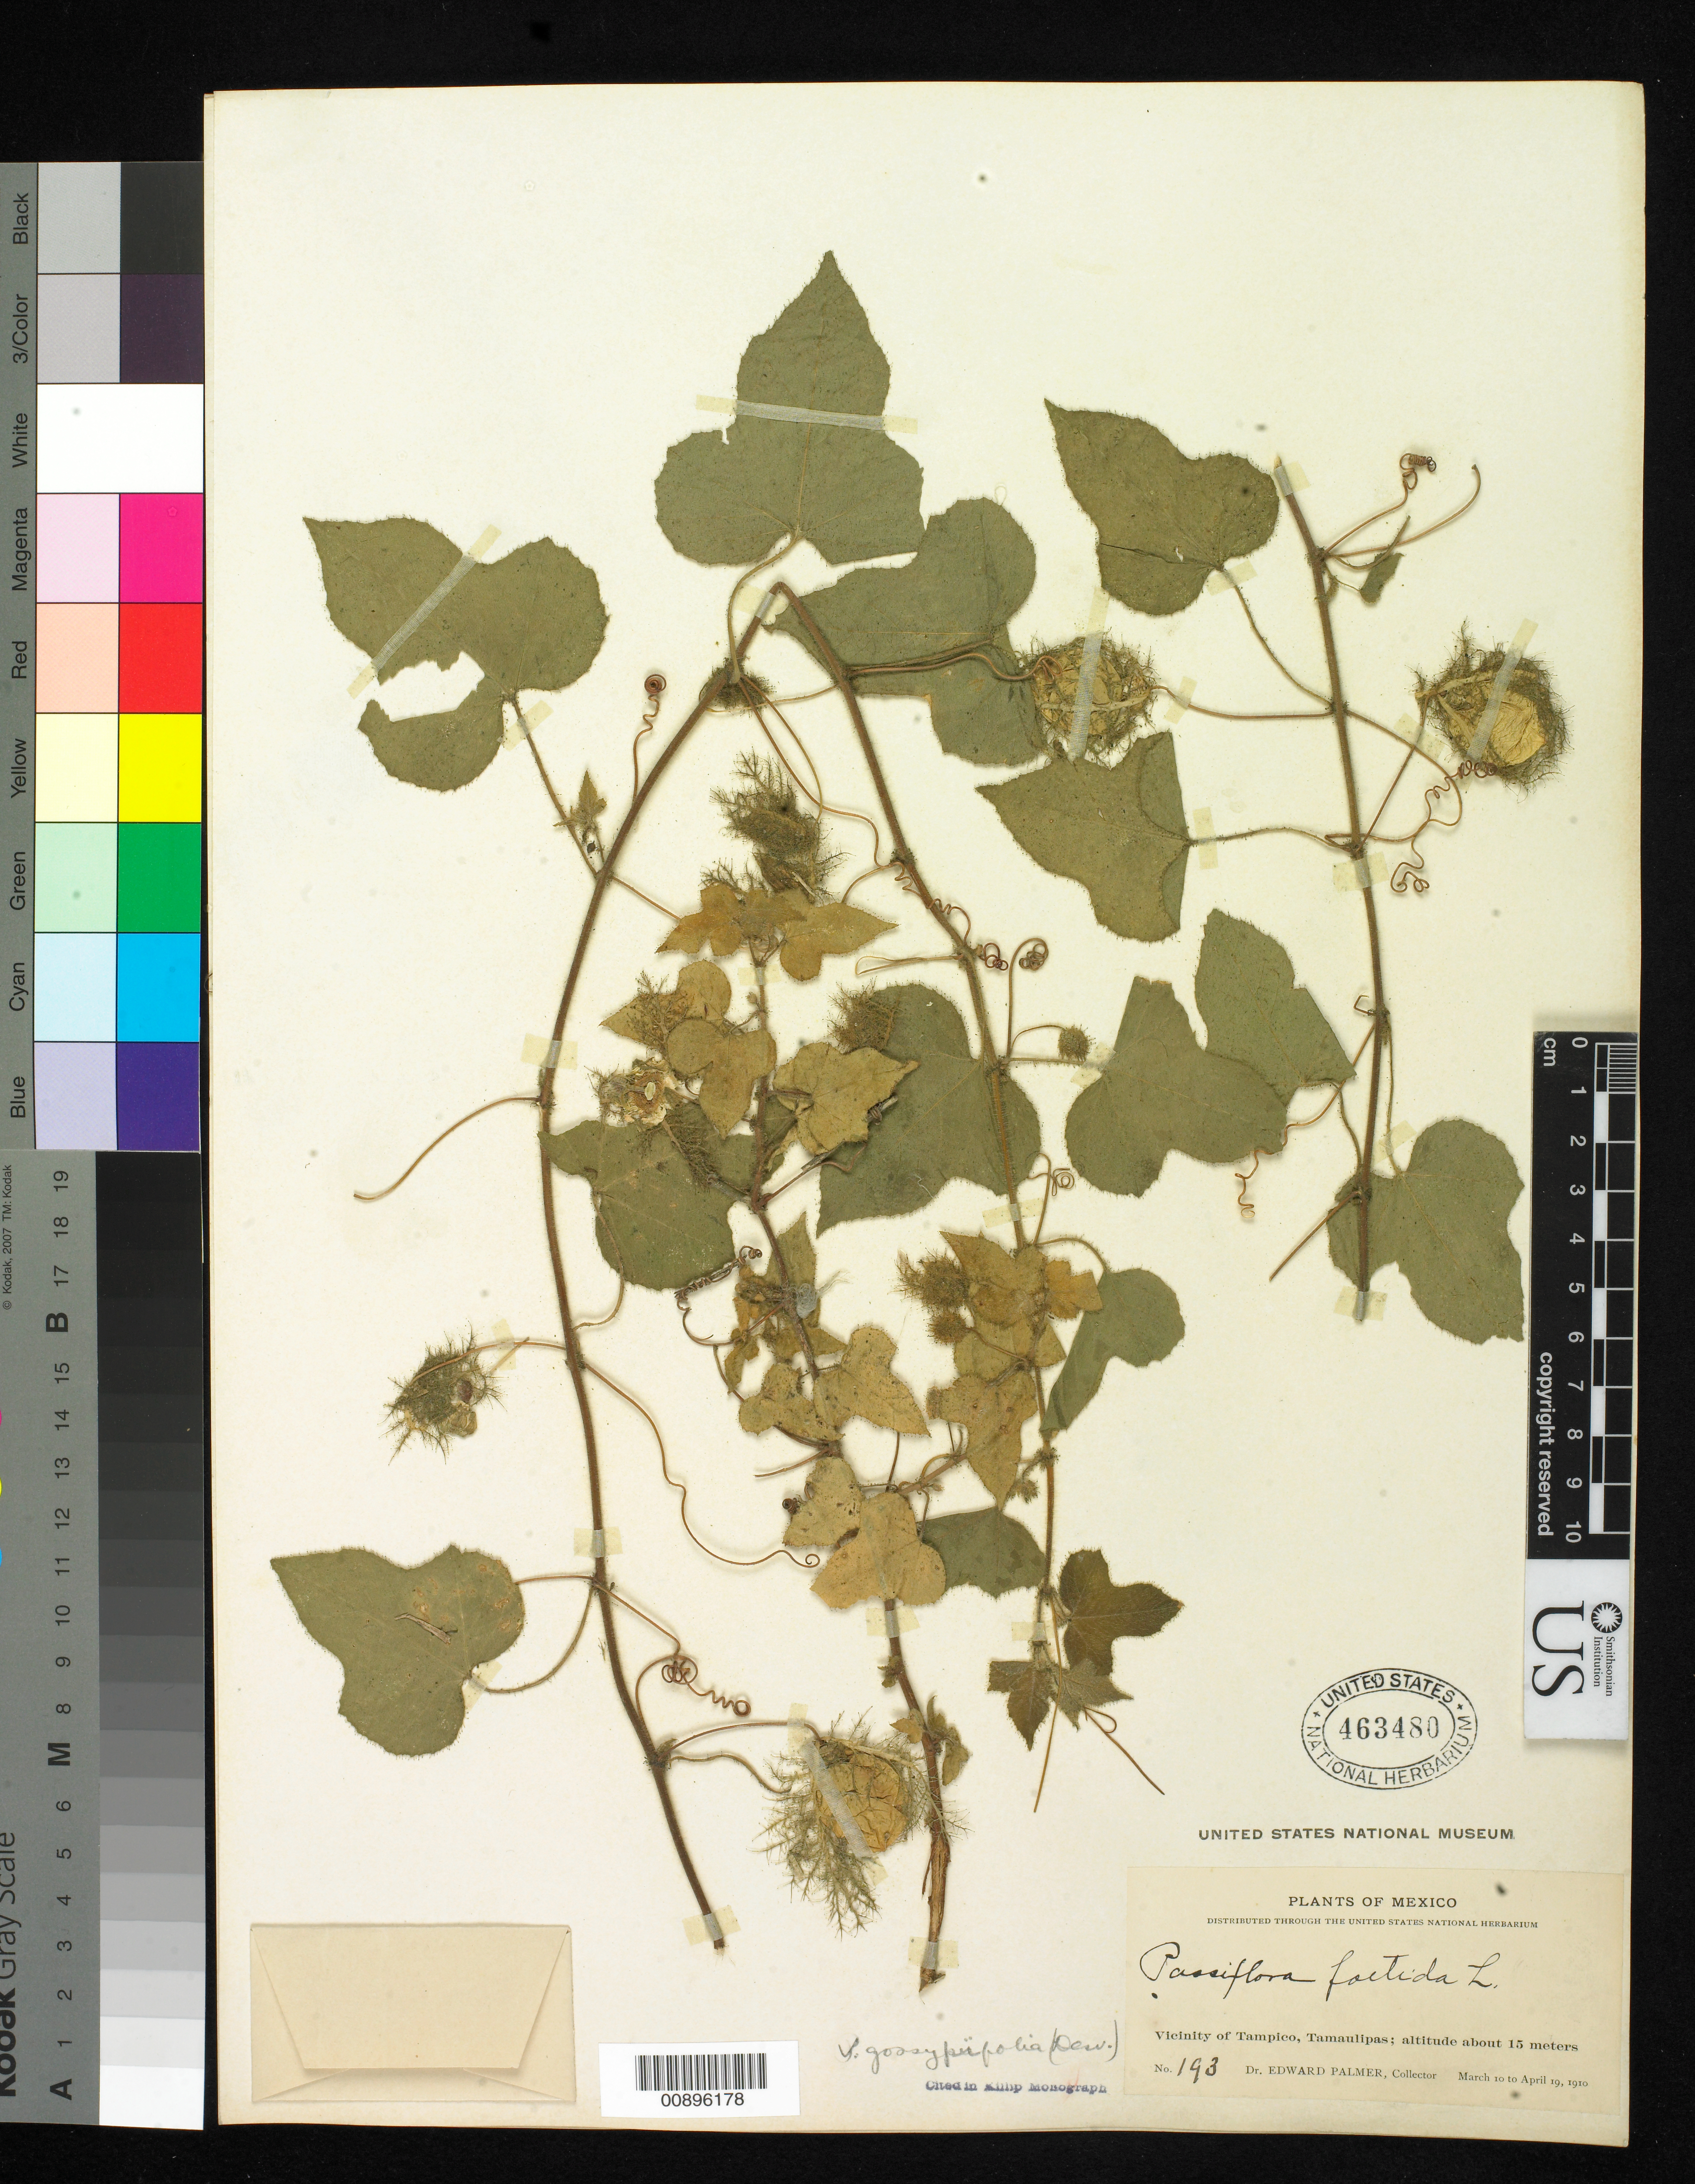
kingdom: Plantae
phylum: Tracheophyta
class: Magnoliopsida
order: Malpighiales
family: Passifloraceae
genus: Passiflora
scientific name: Passiflora foetida var. gossypiifolia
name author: (Desv.) Mast.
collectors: E. Palmer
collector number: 193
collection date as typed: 10 Mar 1910 to 19 Apr 1910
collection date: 1910-03-10/1910-04-19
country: Mexico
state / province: Tamaulipas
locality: Vicinity of Tampico, Tamaulipas.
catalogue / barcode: US 463480